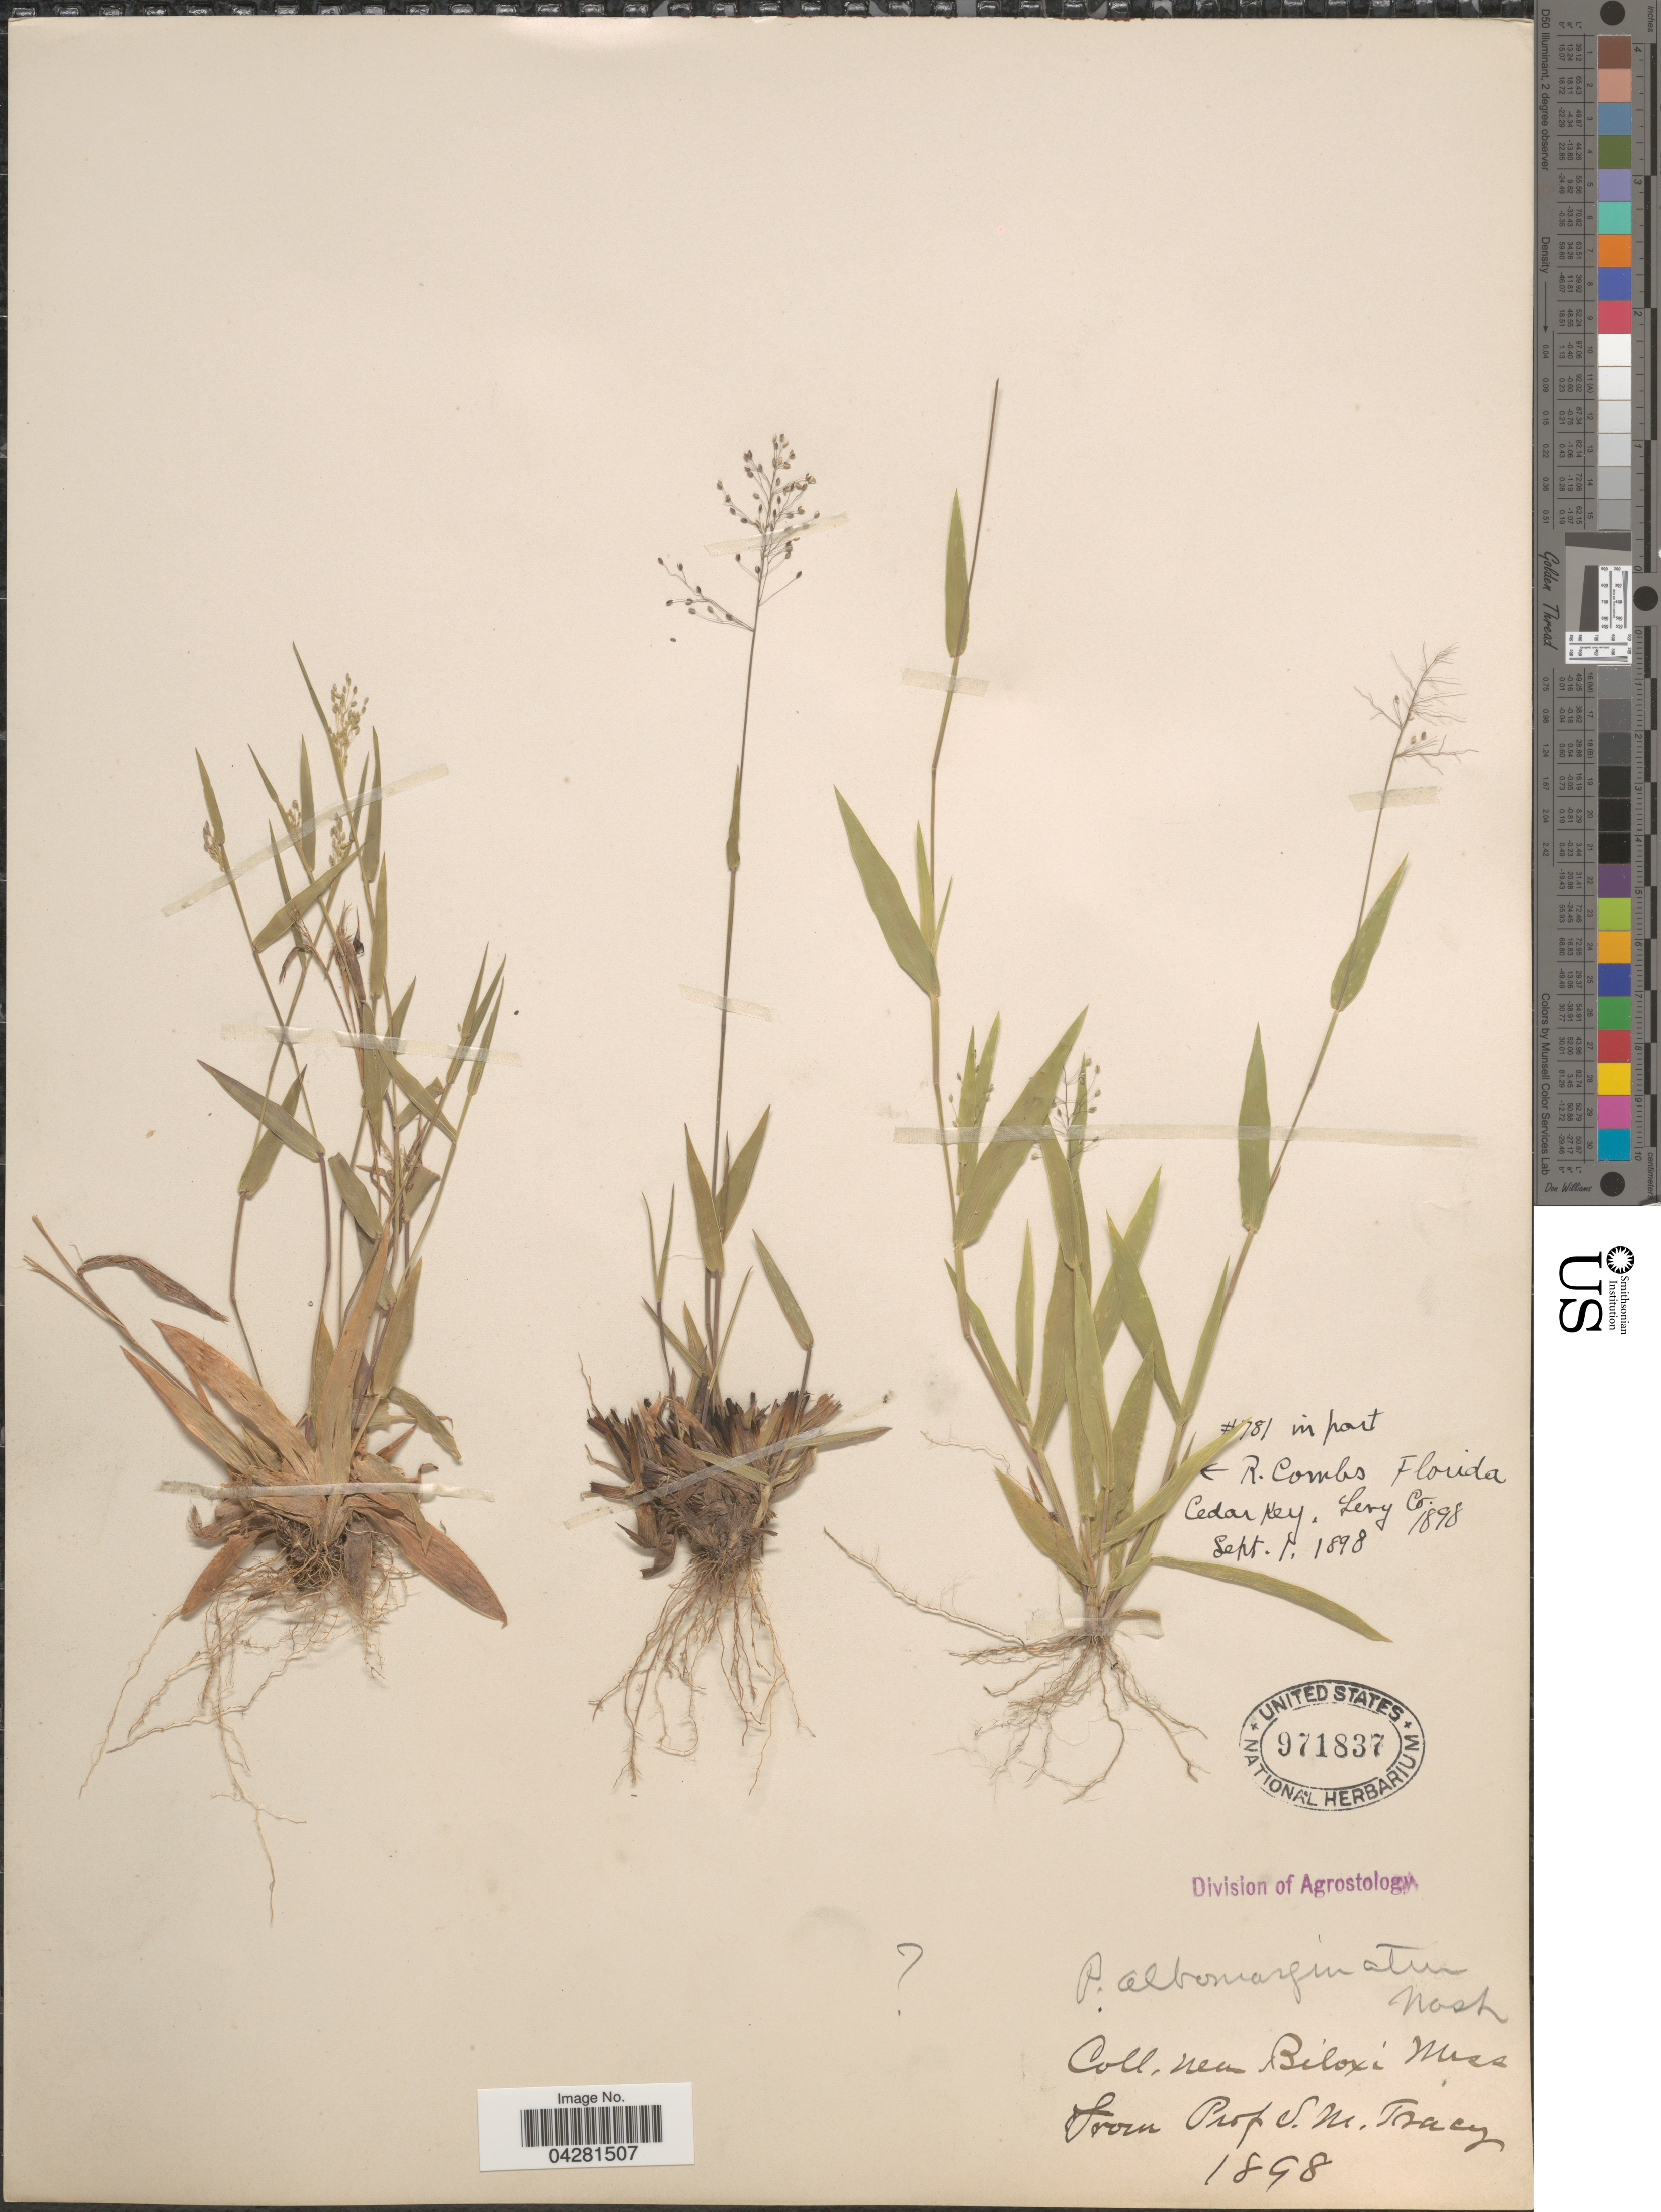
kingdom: Plantae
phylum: Tracheophyta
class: Liliopsida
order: Poales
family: Poaceae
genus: Dichanthelium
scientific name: Dichanthelium dichotomum var. unciphyllum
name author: (Trin.) Davidse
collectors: S. M. Tracy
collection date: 1898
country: United States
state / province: Mississippi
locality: Near Biloxi.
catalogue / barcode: US 971837